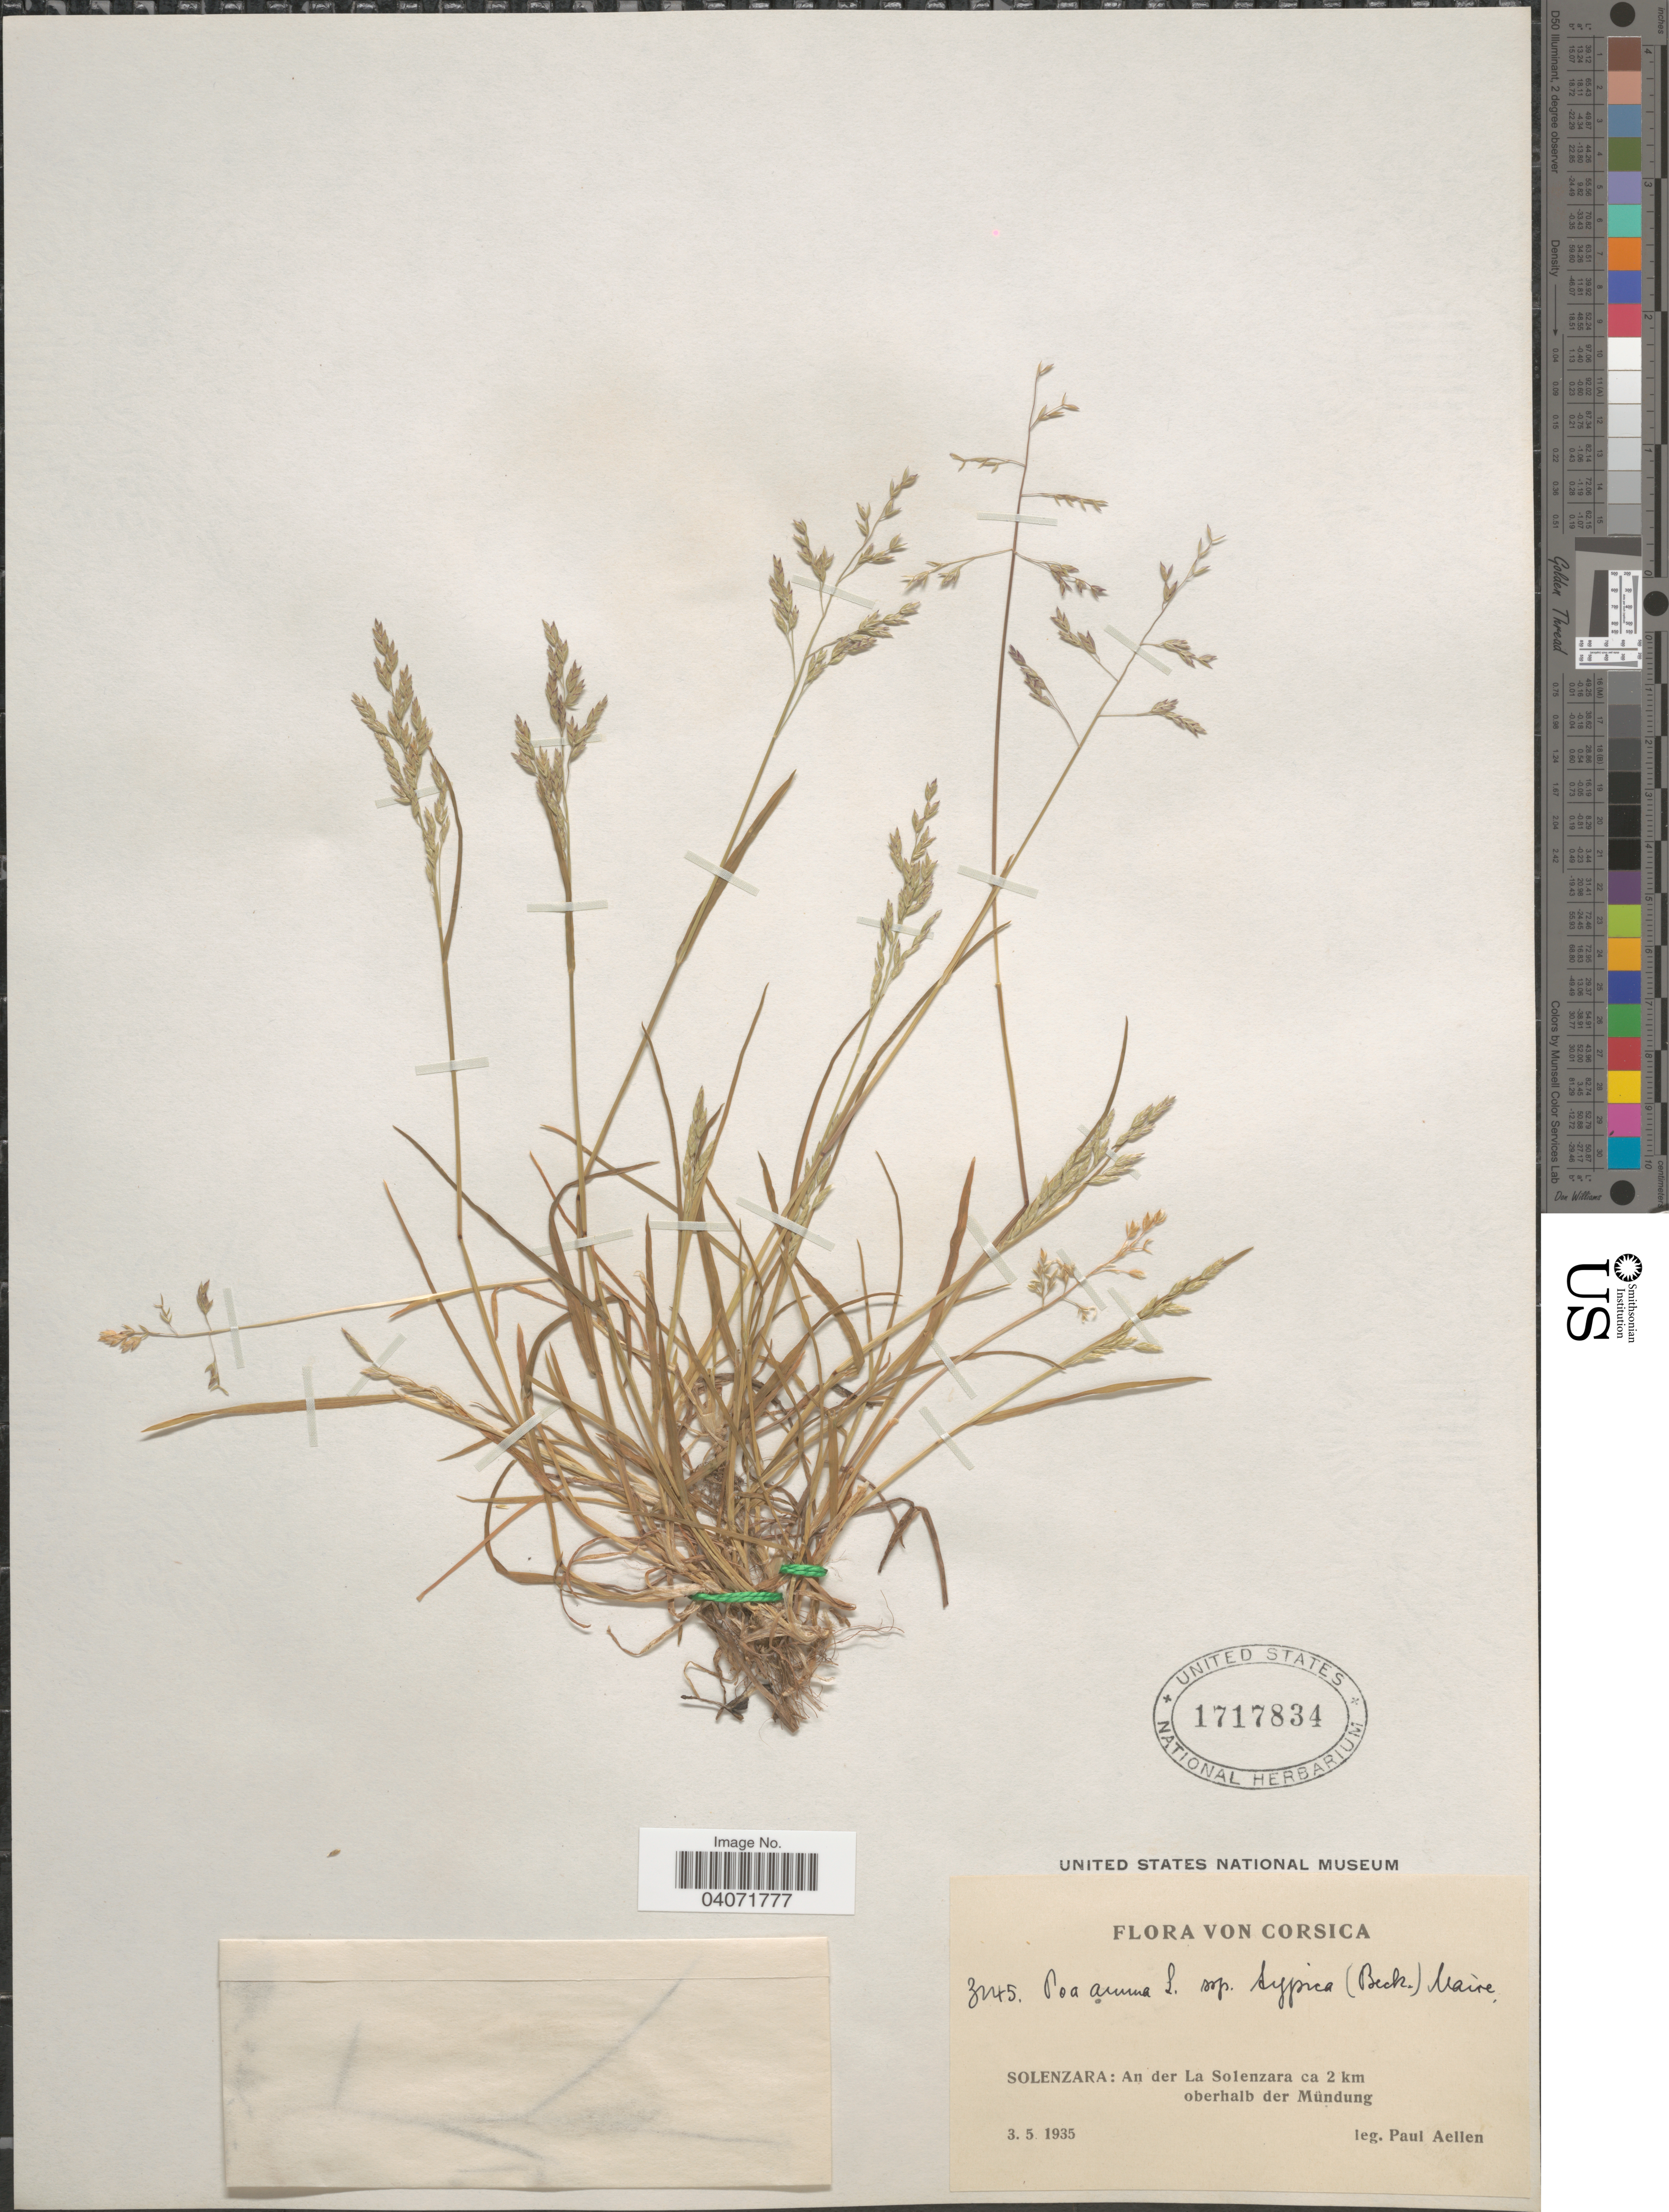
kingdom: Plantae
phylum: Tracheophyta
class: Liliopsida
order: Poales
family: Poaceae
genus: Poa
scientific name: Poa annua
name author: L.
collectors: P. Aellen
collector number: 3245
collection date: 1935-05-03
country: France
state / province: Corsica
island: Corse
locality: Solenzara: An der La Solenzara ca 2 km oberhalb der Mündung.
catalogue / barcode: US 1717834